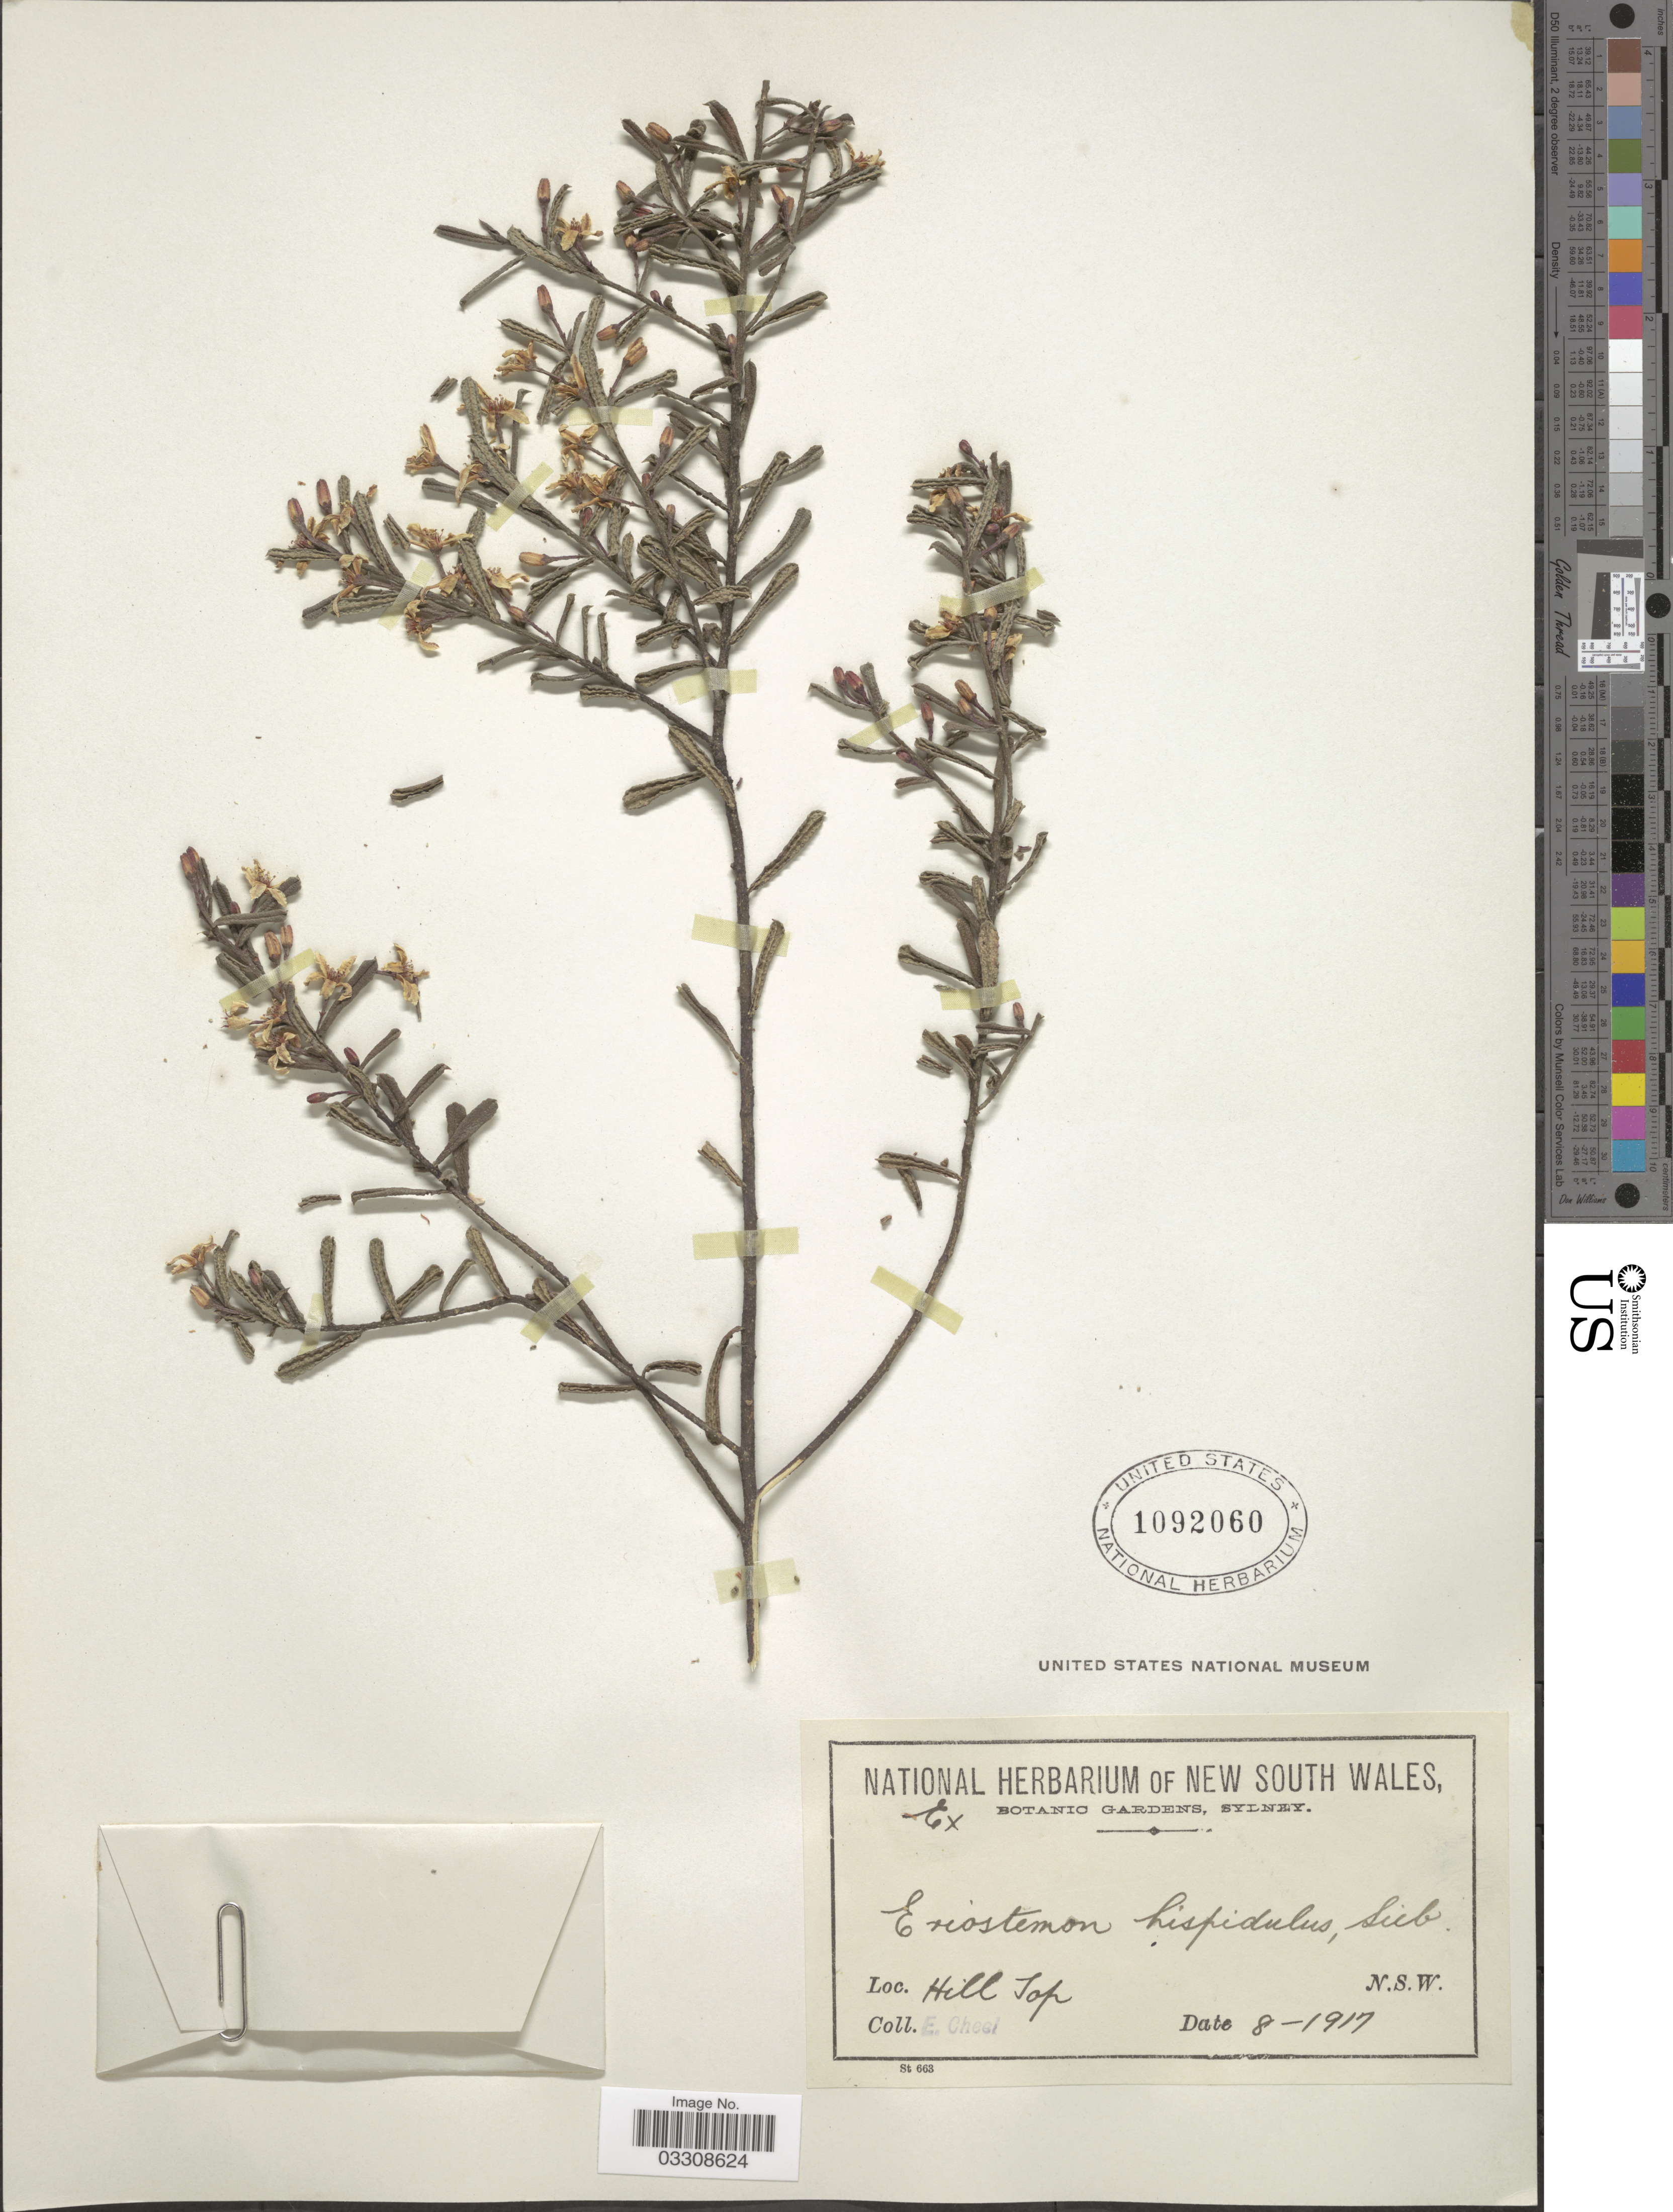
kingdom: Plantae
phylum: Tracheophyta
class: Magnoliopsida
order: Sapindales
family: Rutaceae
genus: Eriostemon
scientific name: Eriostemon hispidulus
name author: Sieber ex Spreng.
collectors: E. Cheel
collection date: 1917-08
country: Australia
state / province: New South Wales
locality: Hill Top.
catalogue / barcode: US 1092060